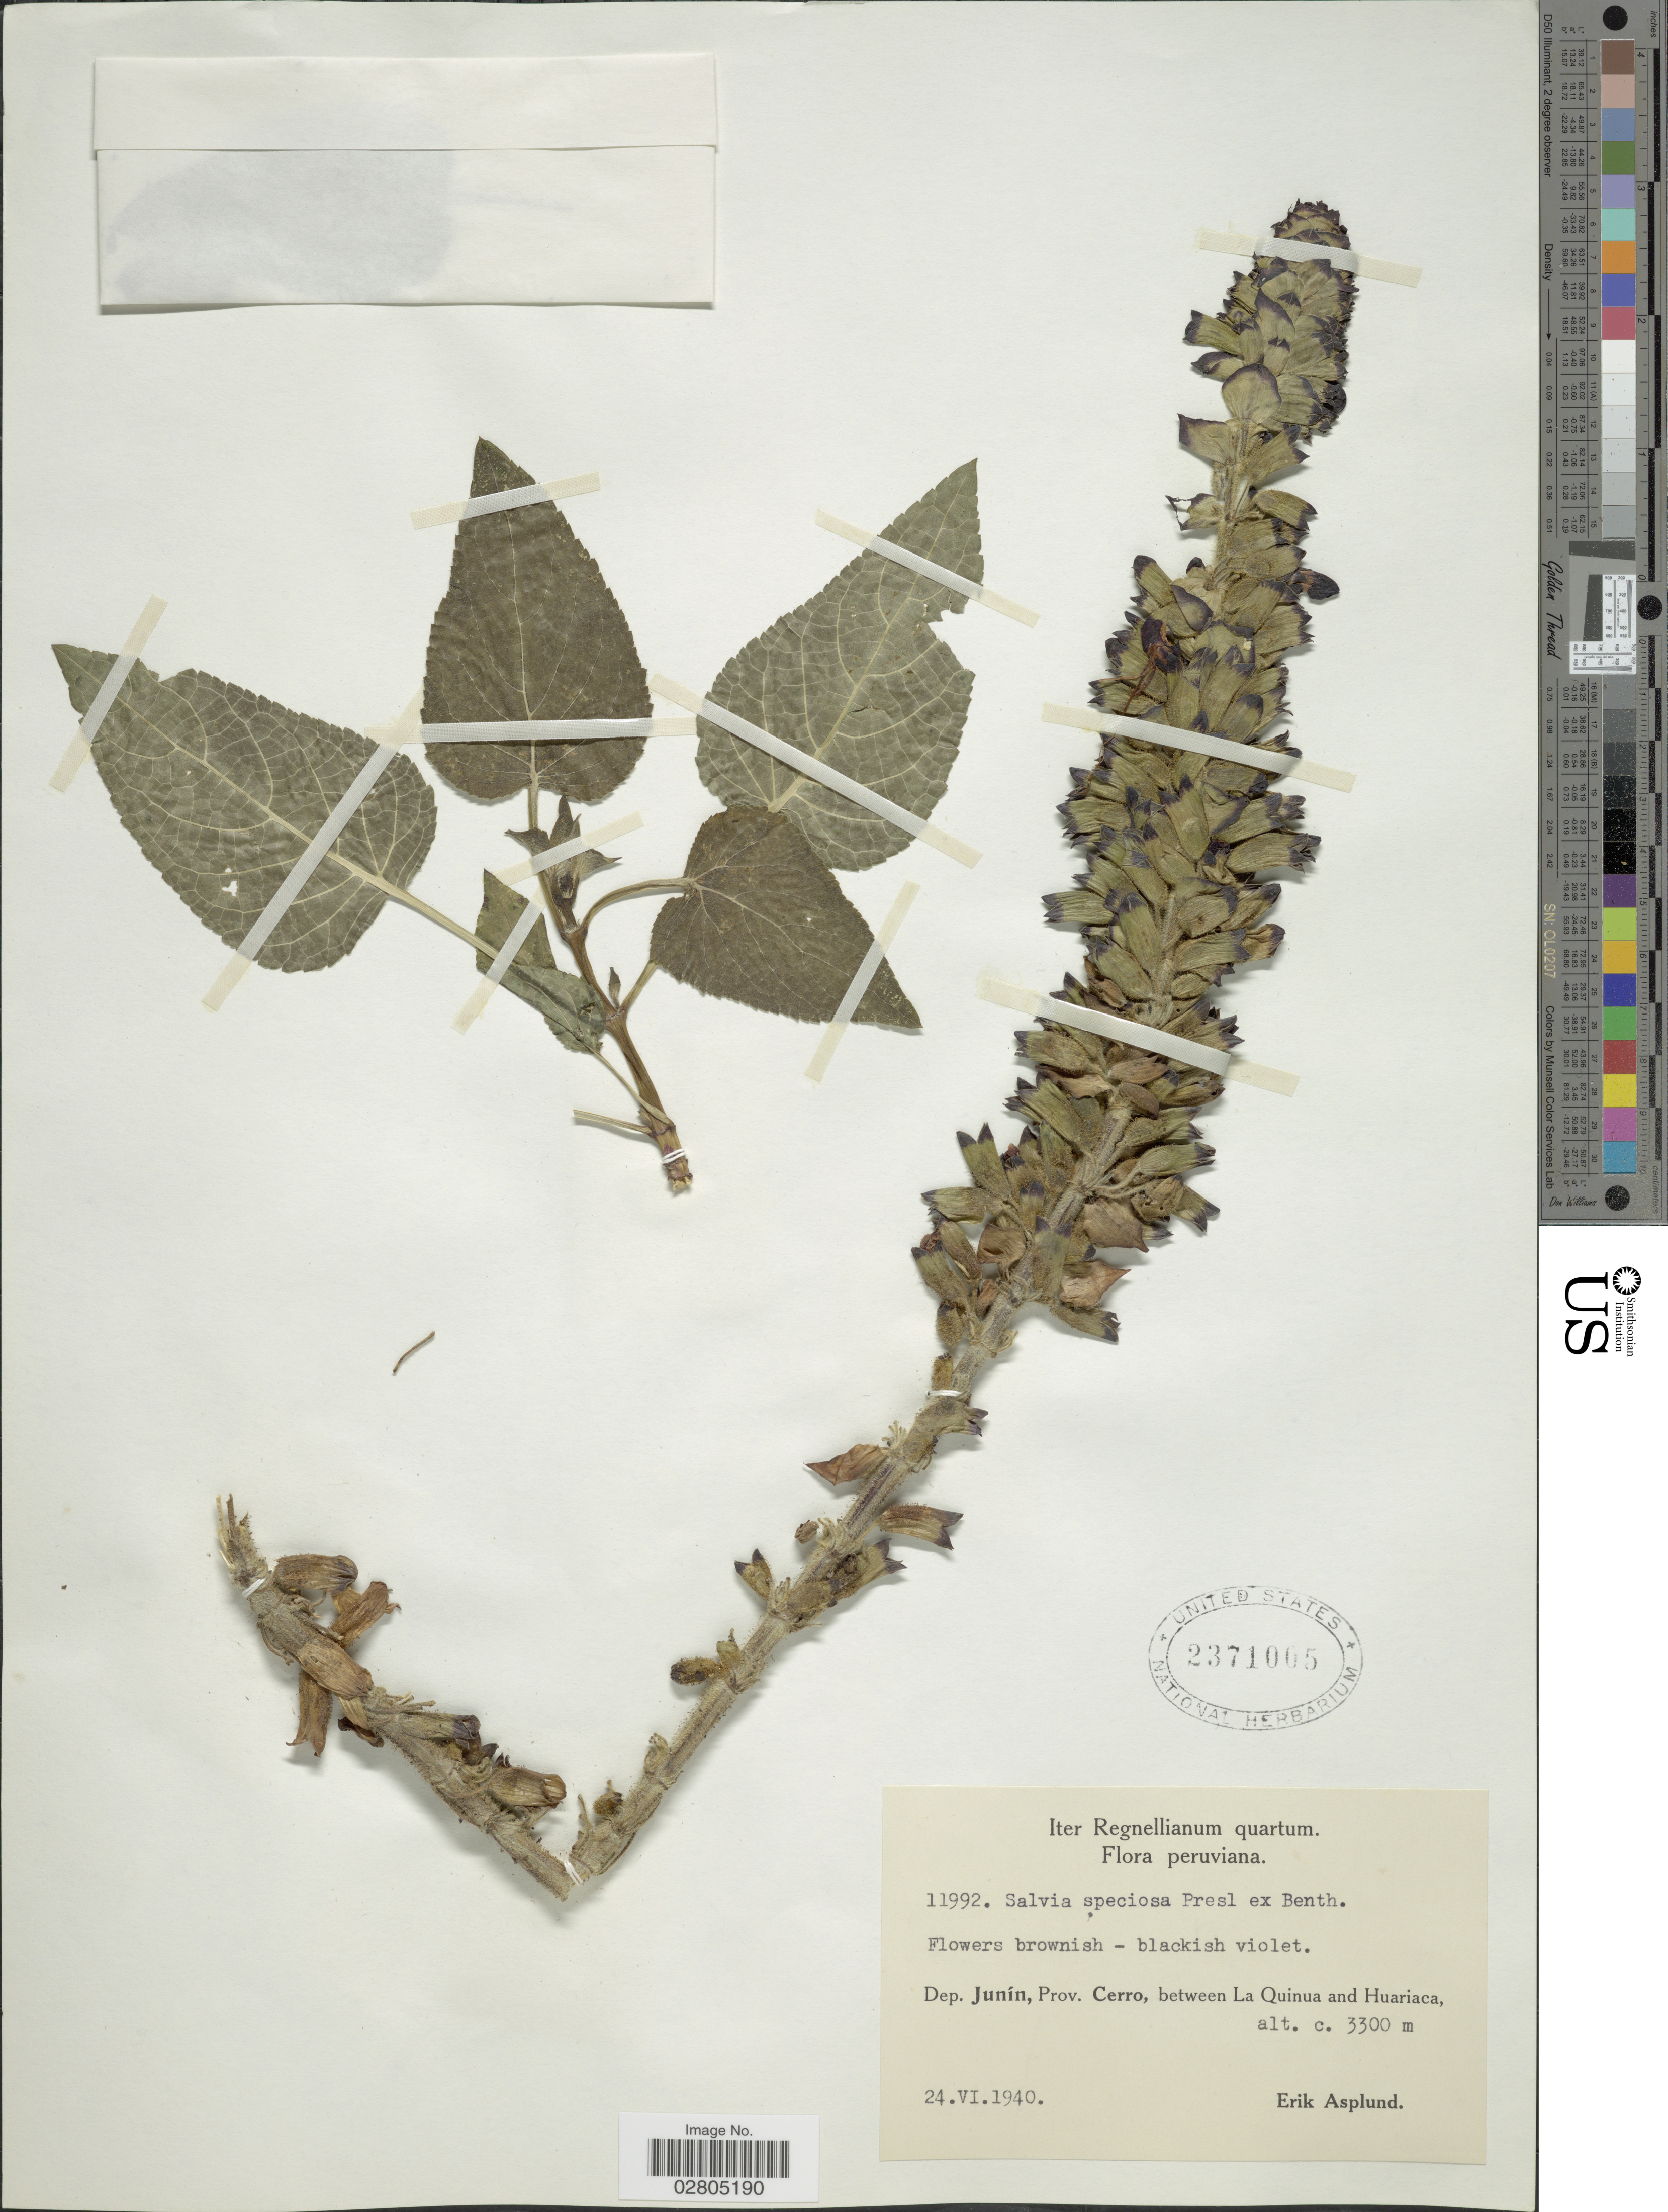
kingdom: Plantae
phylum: Tracheophyta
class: Magnoliopsida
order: Lamiales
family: Lamiaceae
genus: Salvia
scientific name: Salvia speciosa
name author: C. Presl ex Benth.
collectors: E. Asplund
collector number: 11992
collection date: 1940-06-24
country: Peru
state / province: Junín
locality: Dep. Junín, Prov. Cerro, between La Quinua and Huariaca.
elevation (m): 3300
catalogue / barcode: US 2371005